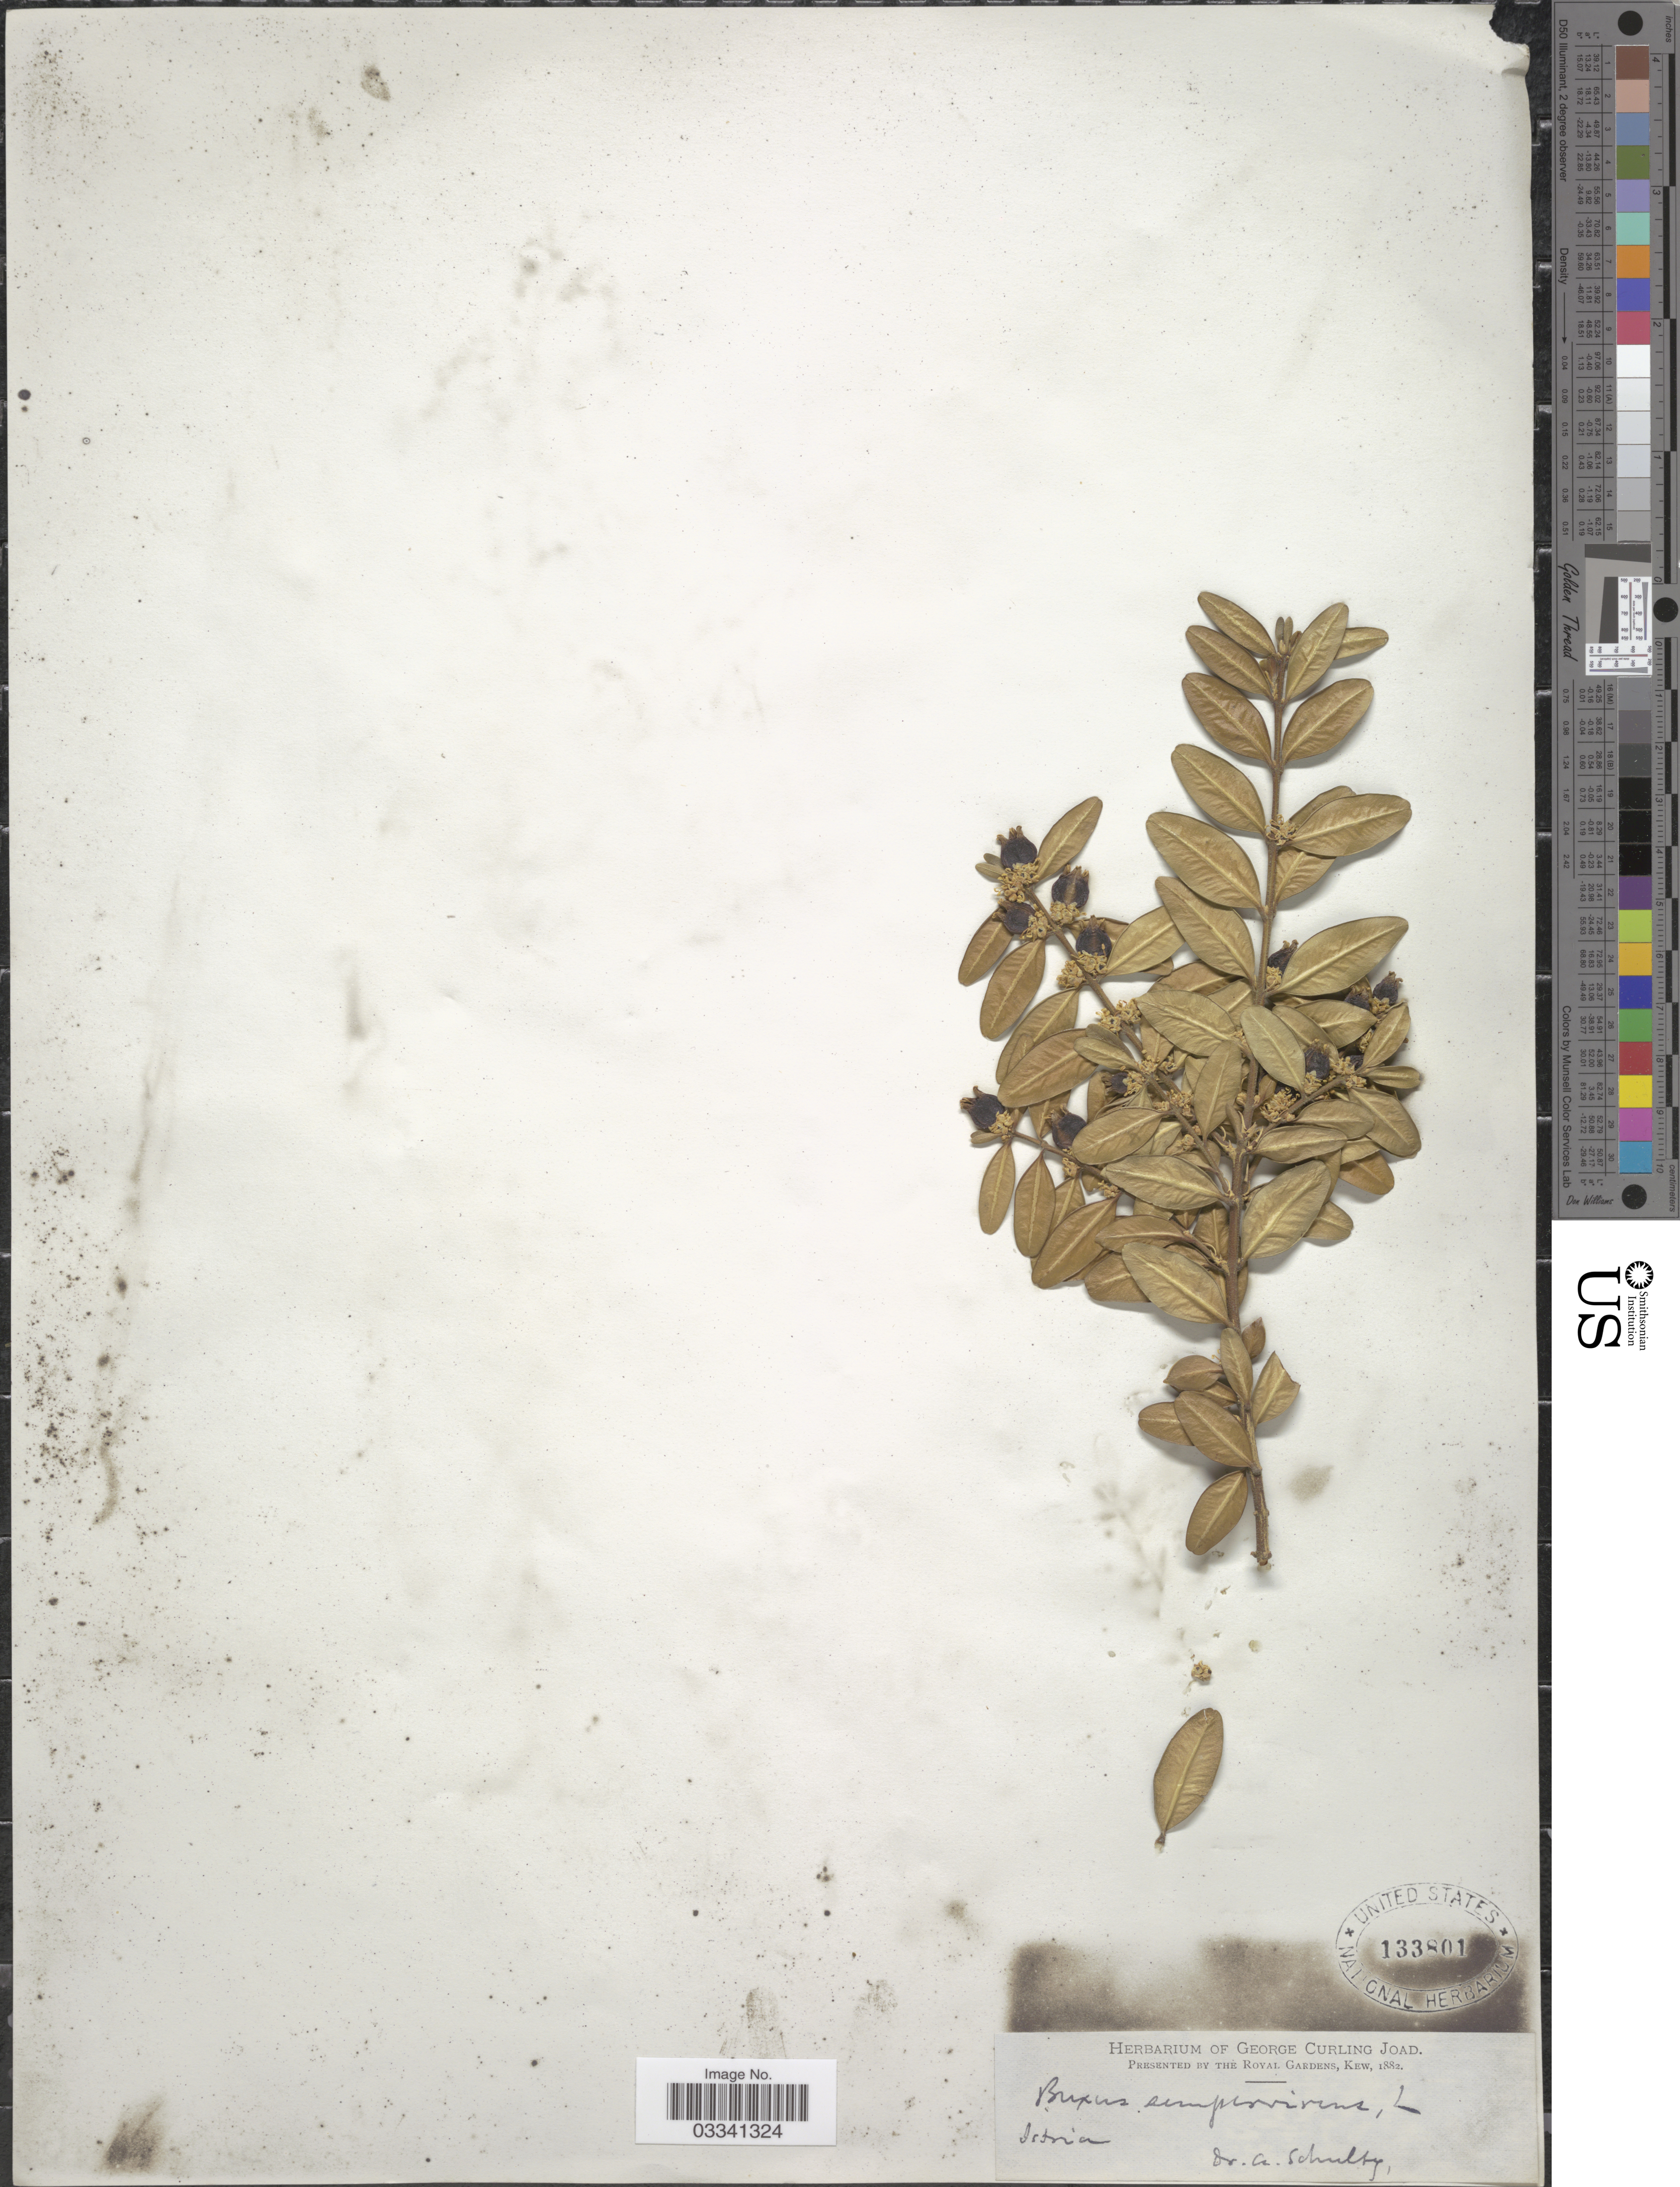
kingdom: Plantae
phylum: Tracheophyta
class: Magnoliopsida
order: Buxales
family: Buxaceae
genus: Buxus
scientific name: Buxus sempervirens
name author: L.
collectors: A. Schultz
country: Croatia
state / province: Istria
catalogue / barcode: US 133801